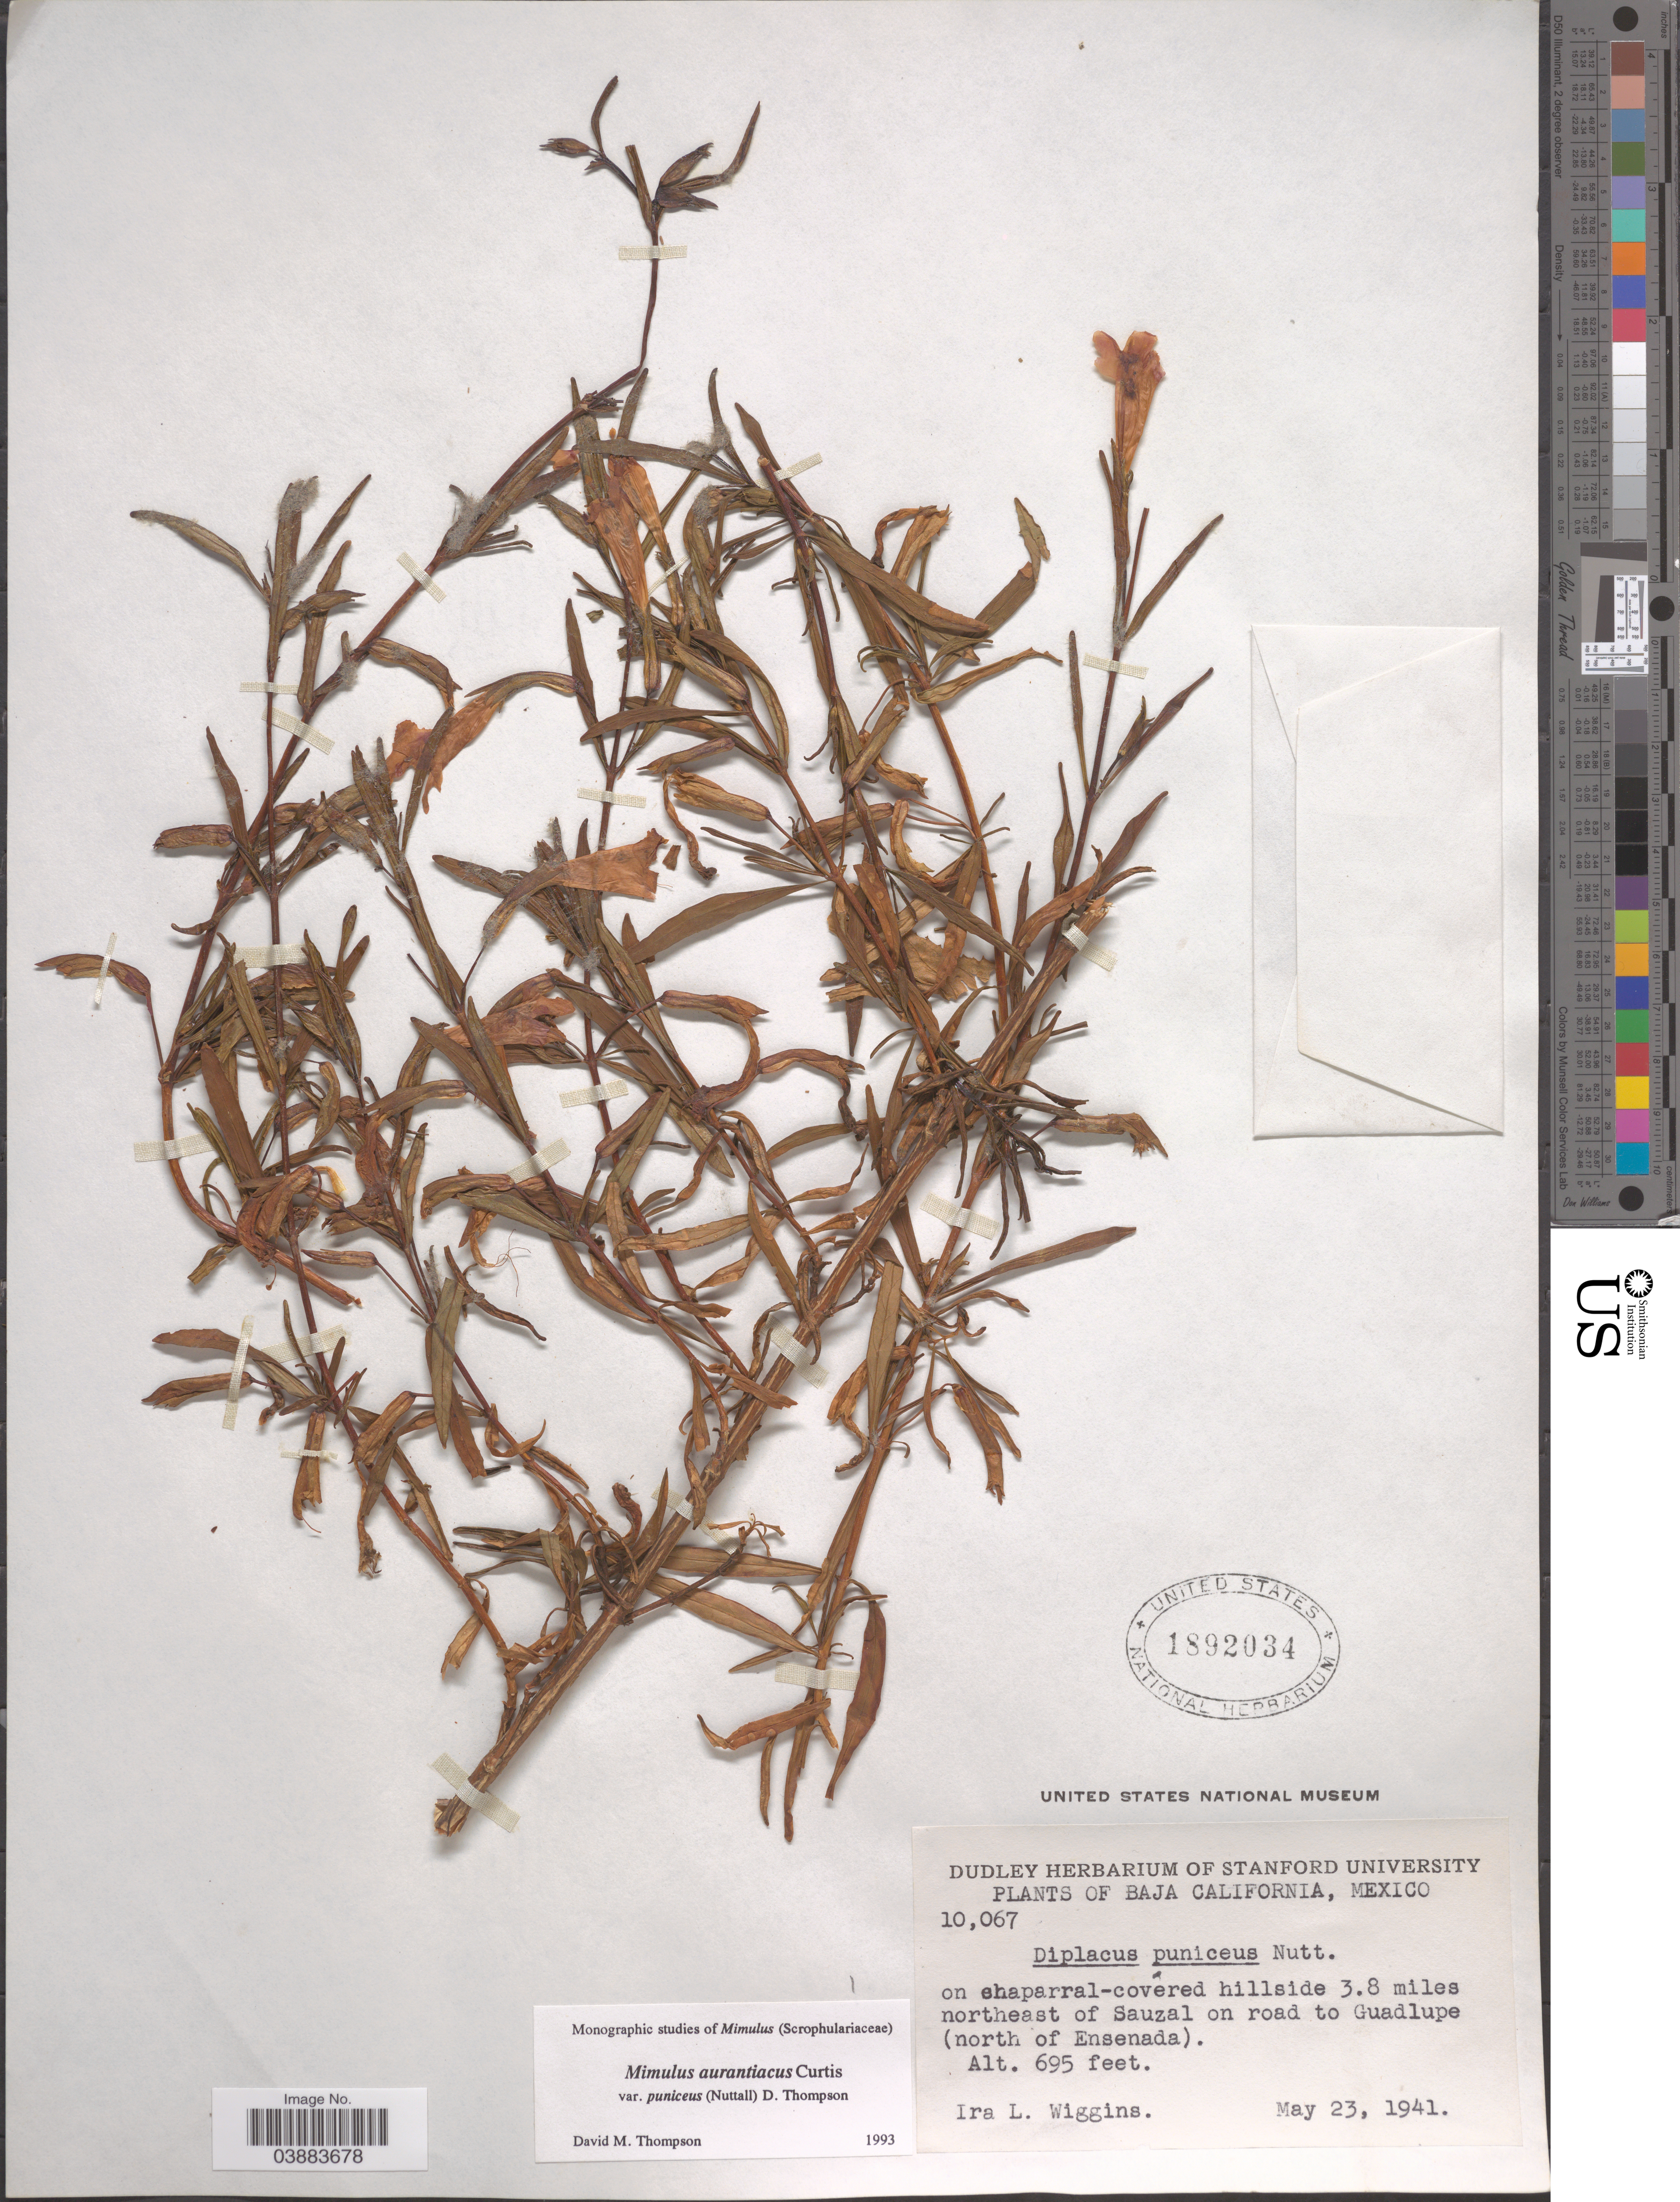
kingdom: Plantae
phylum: Tracheophyta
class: Magnoliopsida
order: Lamiales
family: Phrymaceae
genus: Diplacus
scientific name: Diplacus aurantiacus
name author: (Curtis) Jeps.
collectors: I. L. Wiggins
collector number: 10067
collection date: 1941-05-23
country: Mexico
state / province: Baja California Norte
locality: On chaparral-covered hillside 3.8 miles northeast of Sauzel on road to Guadlupe (north of Ensenada).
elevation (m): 212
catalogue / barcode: US 1892034